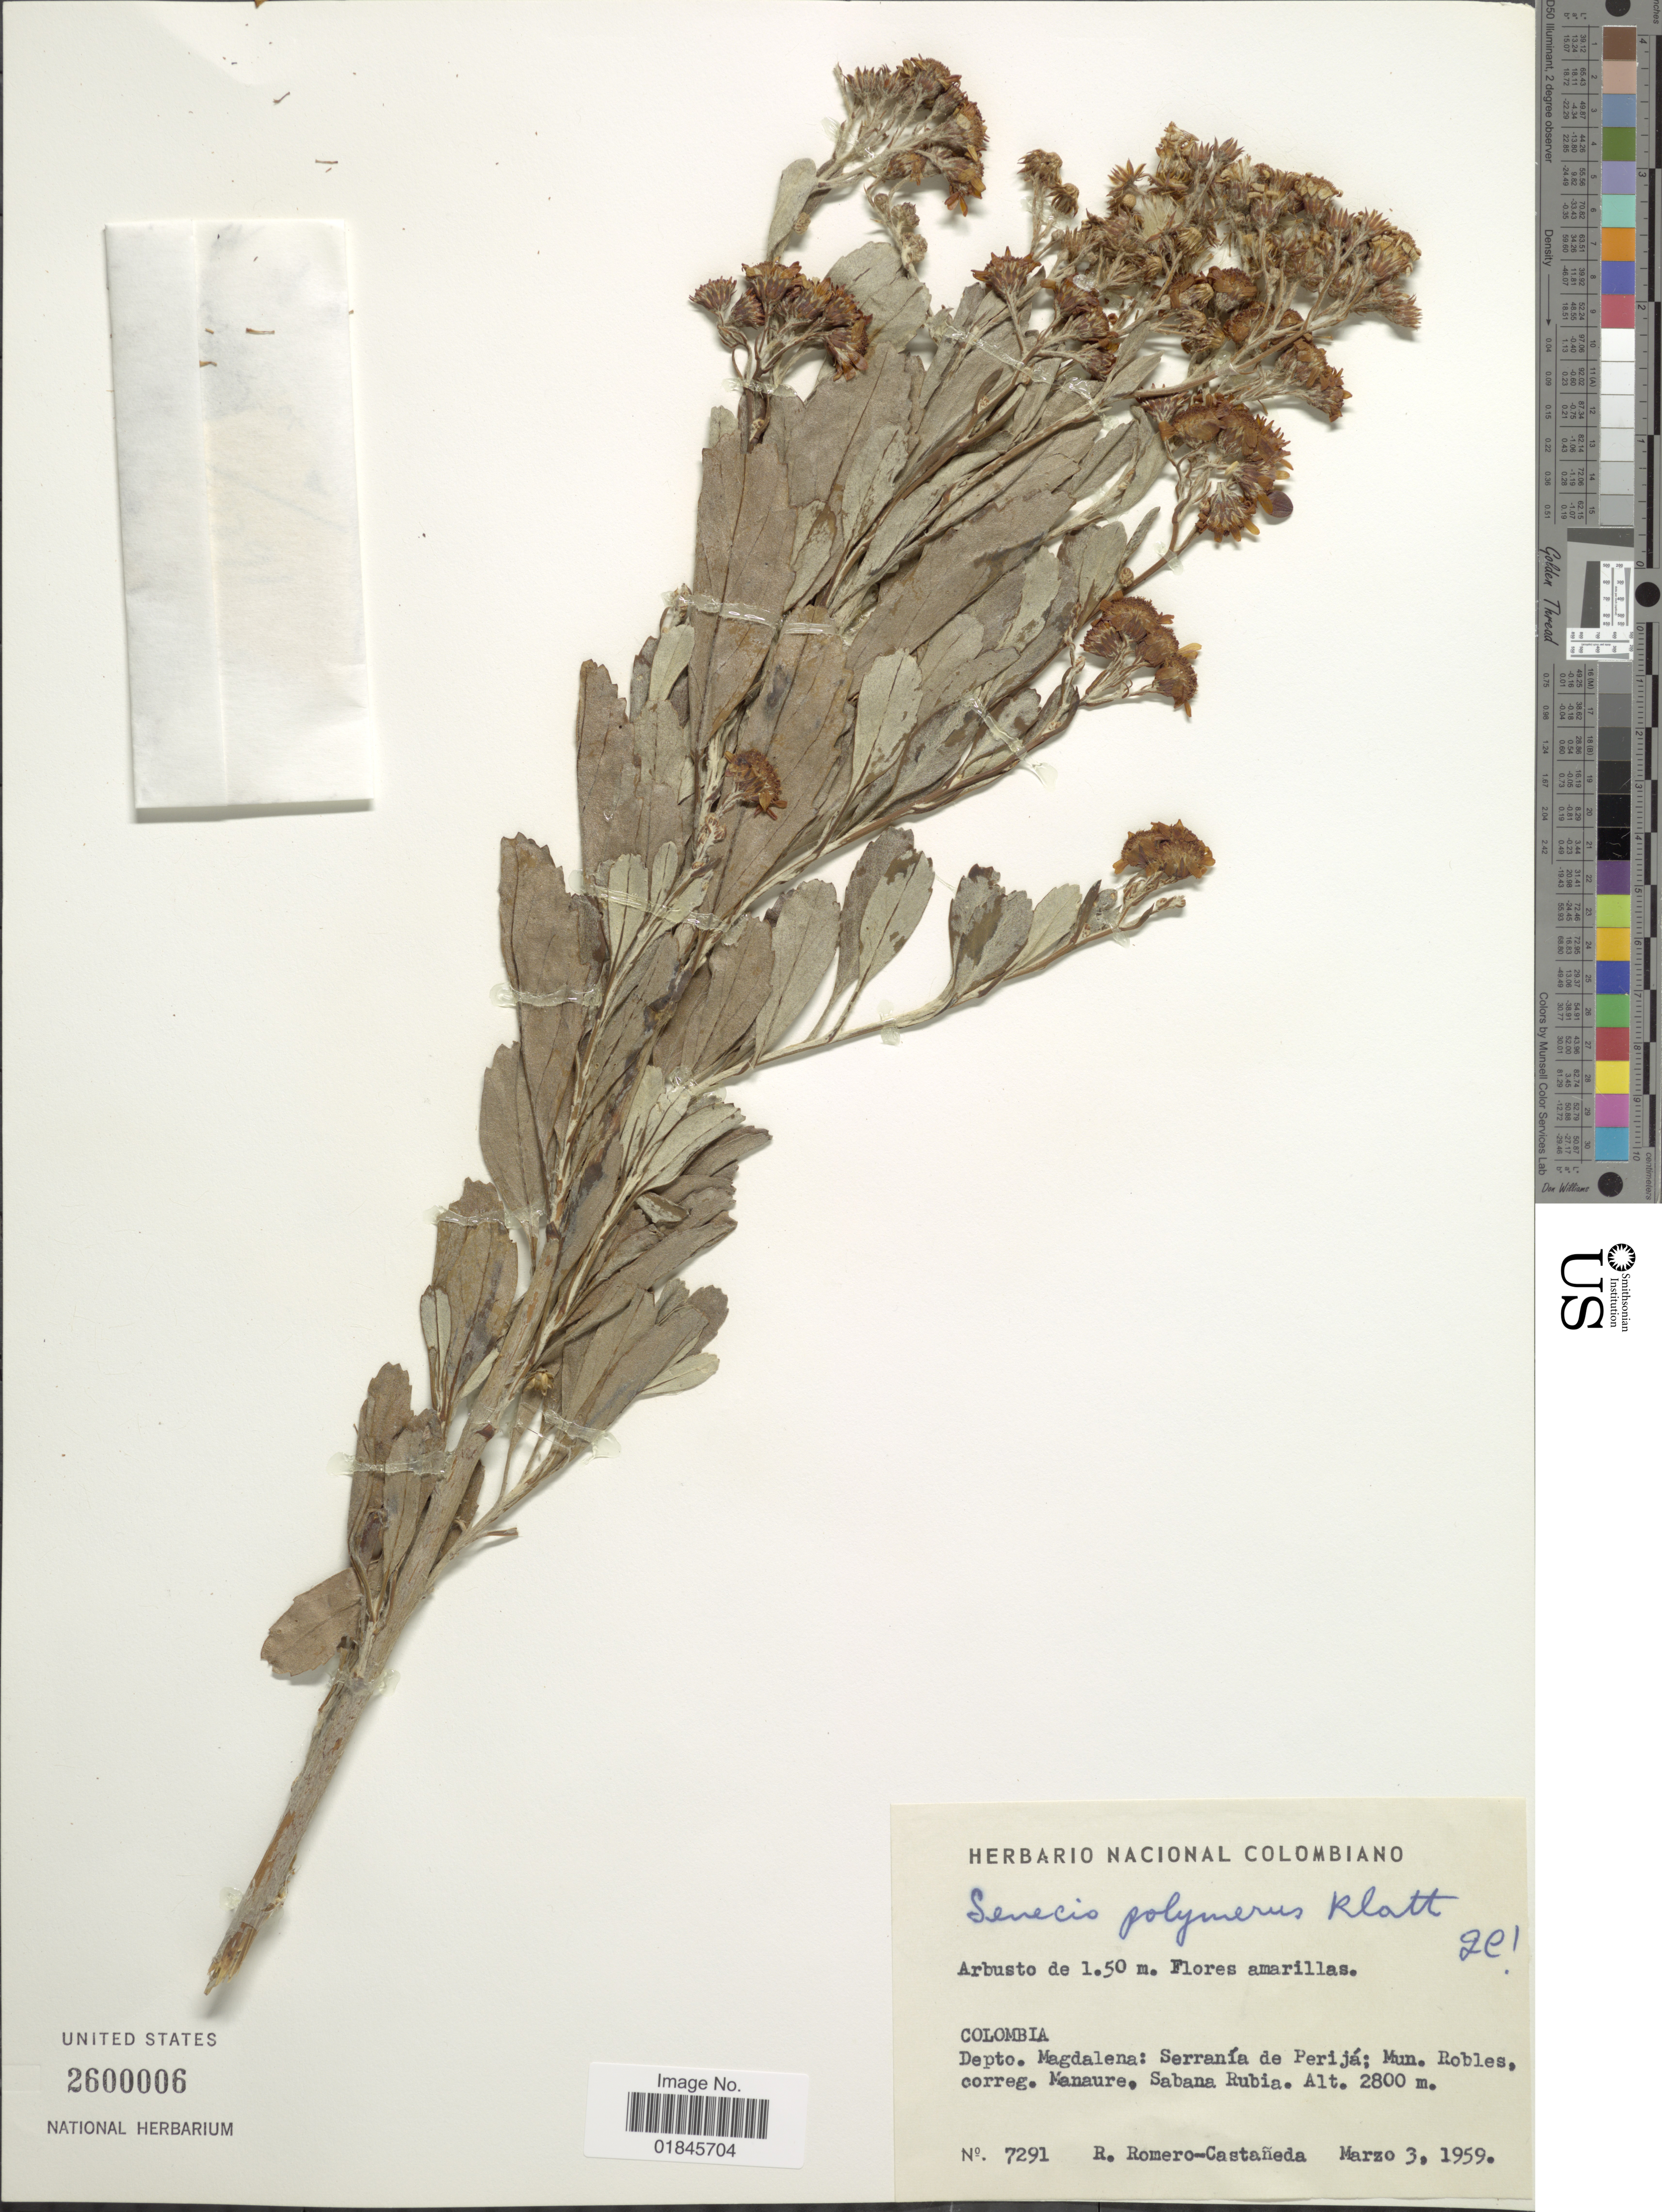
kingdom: Plantae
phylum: Tracheophyta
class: Magnoliopsida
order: Asterales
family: Asteraceae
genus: Pentacalia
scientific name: Pentacalia polymera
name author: (Klatt) Cuatrec.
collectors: R. Romero Castañeda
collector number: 7291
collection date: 1959-03-03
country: Colombia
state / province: Magdalena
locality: Depto. Magdalena: Serranía de Perijá; Mun. Robles, correg. Manaure. Sabana Rubia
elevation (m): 2800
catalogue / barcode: US 2600006